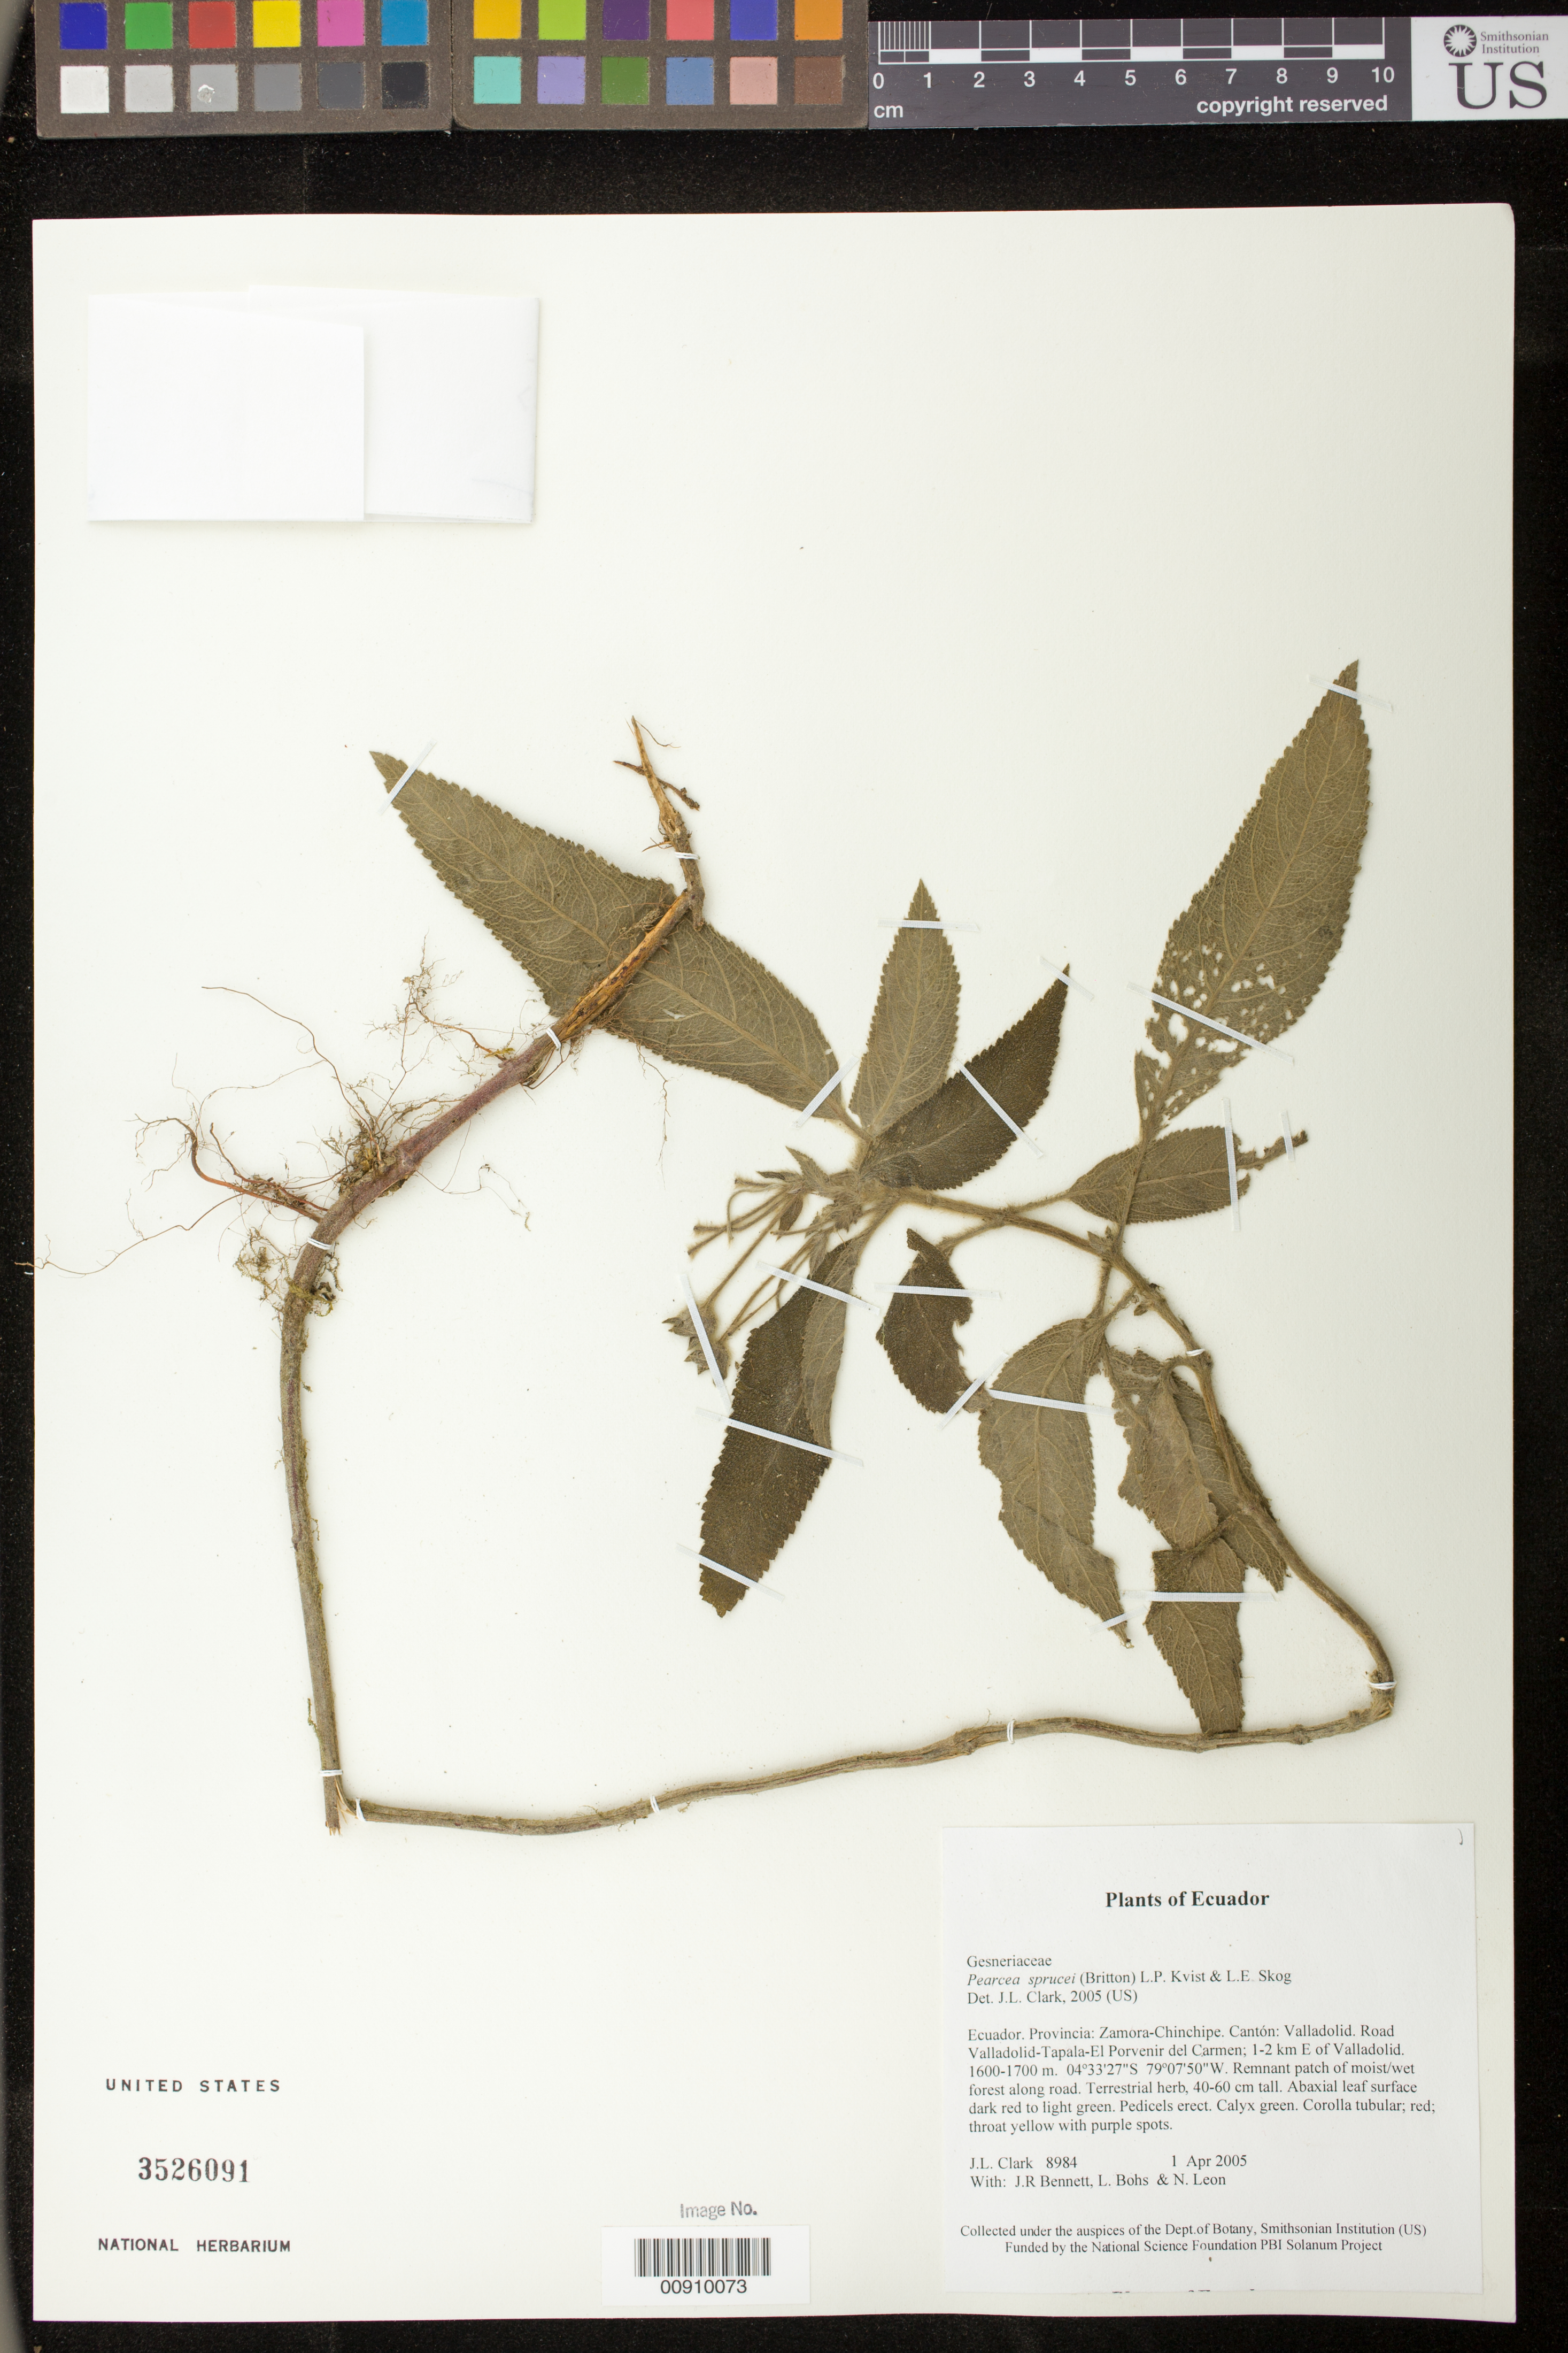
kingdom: Plantae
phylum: Tracheophyta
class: Magnoliopsida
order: Lamiales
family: Gesneriaceae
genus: Pearcea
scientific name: Pearcea sprucei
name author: (Britton) L.P. Kvist & L.E. Skog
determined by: Clark, J. L., (SEL), The Marie Selby Botanical Garden (UNITED STATES)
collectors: J. L. Clark, J. R. Bennett, L. A. Bohs & N. Leon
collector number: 8984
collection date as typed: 01 Apr 2005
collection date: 2005-04-01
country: Ecuador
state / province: Zamora-Chinchipe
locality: Valladolid. Road Valladolid-Tapala-El Porvenir del Carmen; 1-2 km E of Valladolid.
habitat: Remnant patch of moist/wet forest along road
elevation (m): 1600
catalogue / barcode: US 3526091